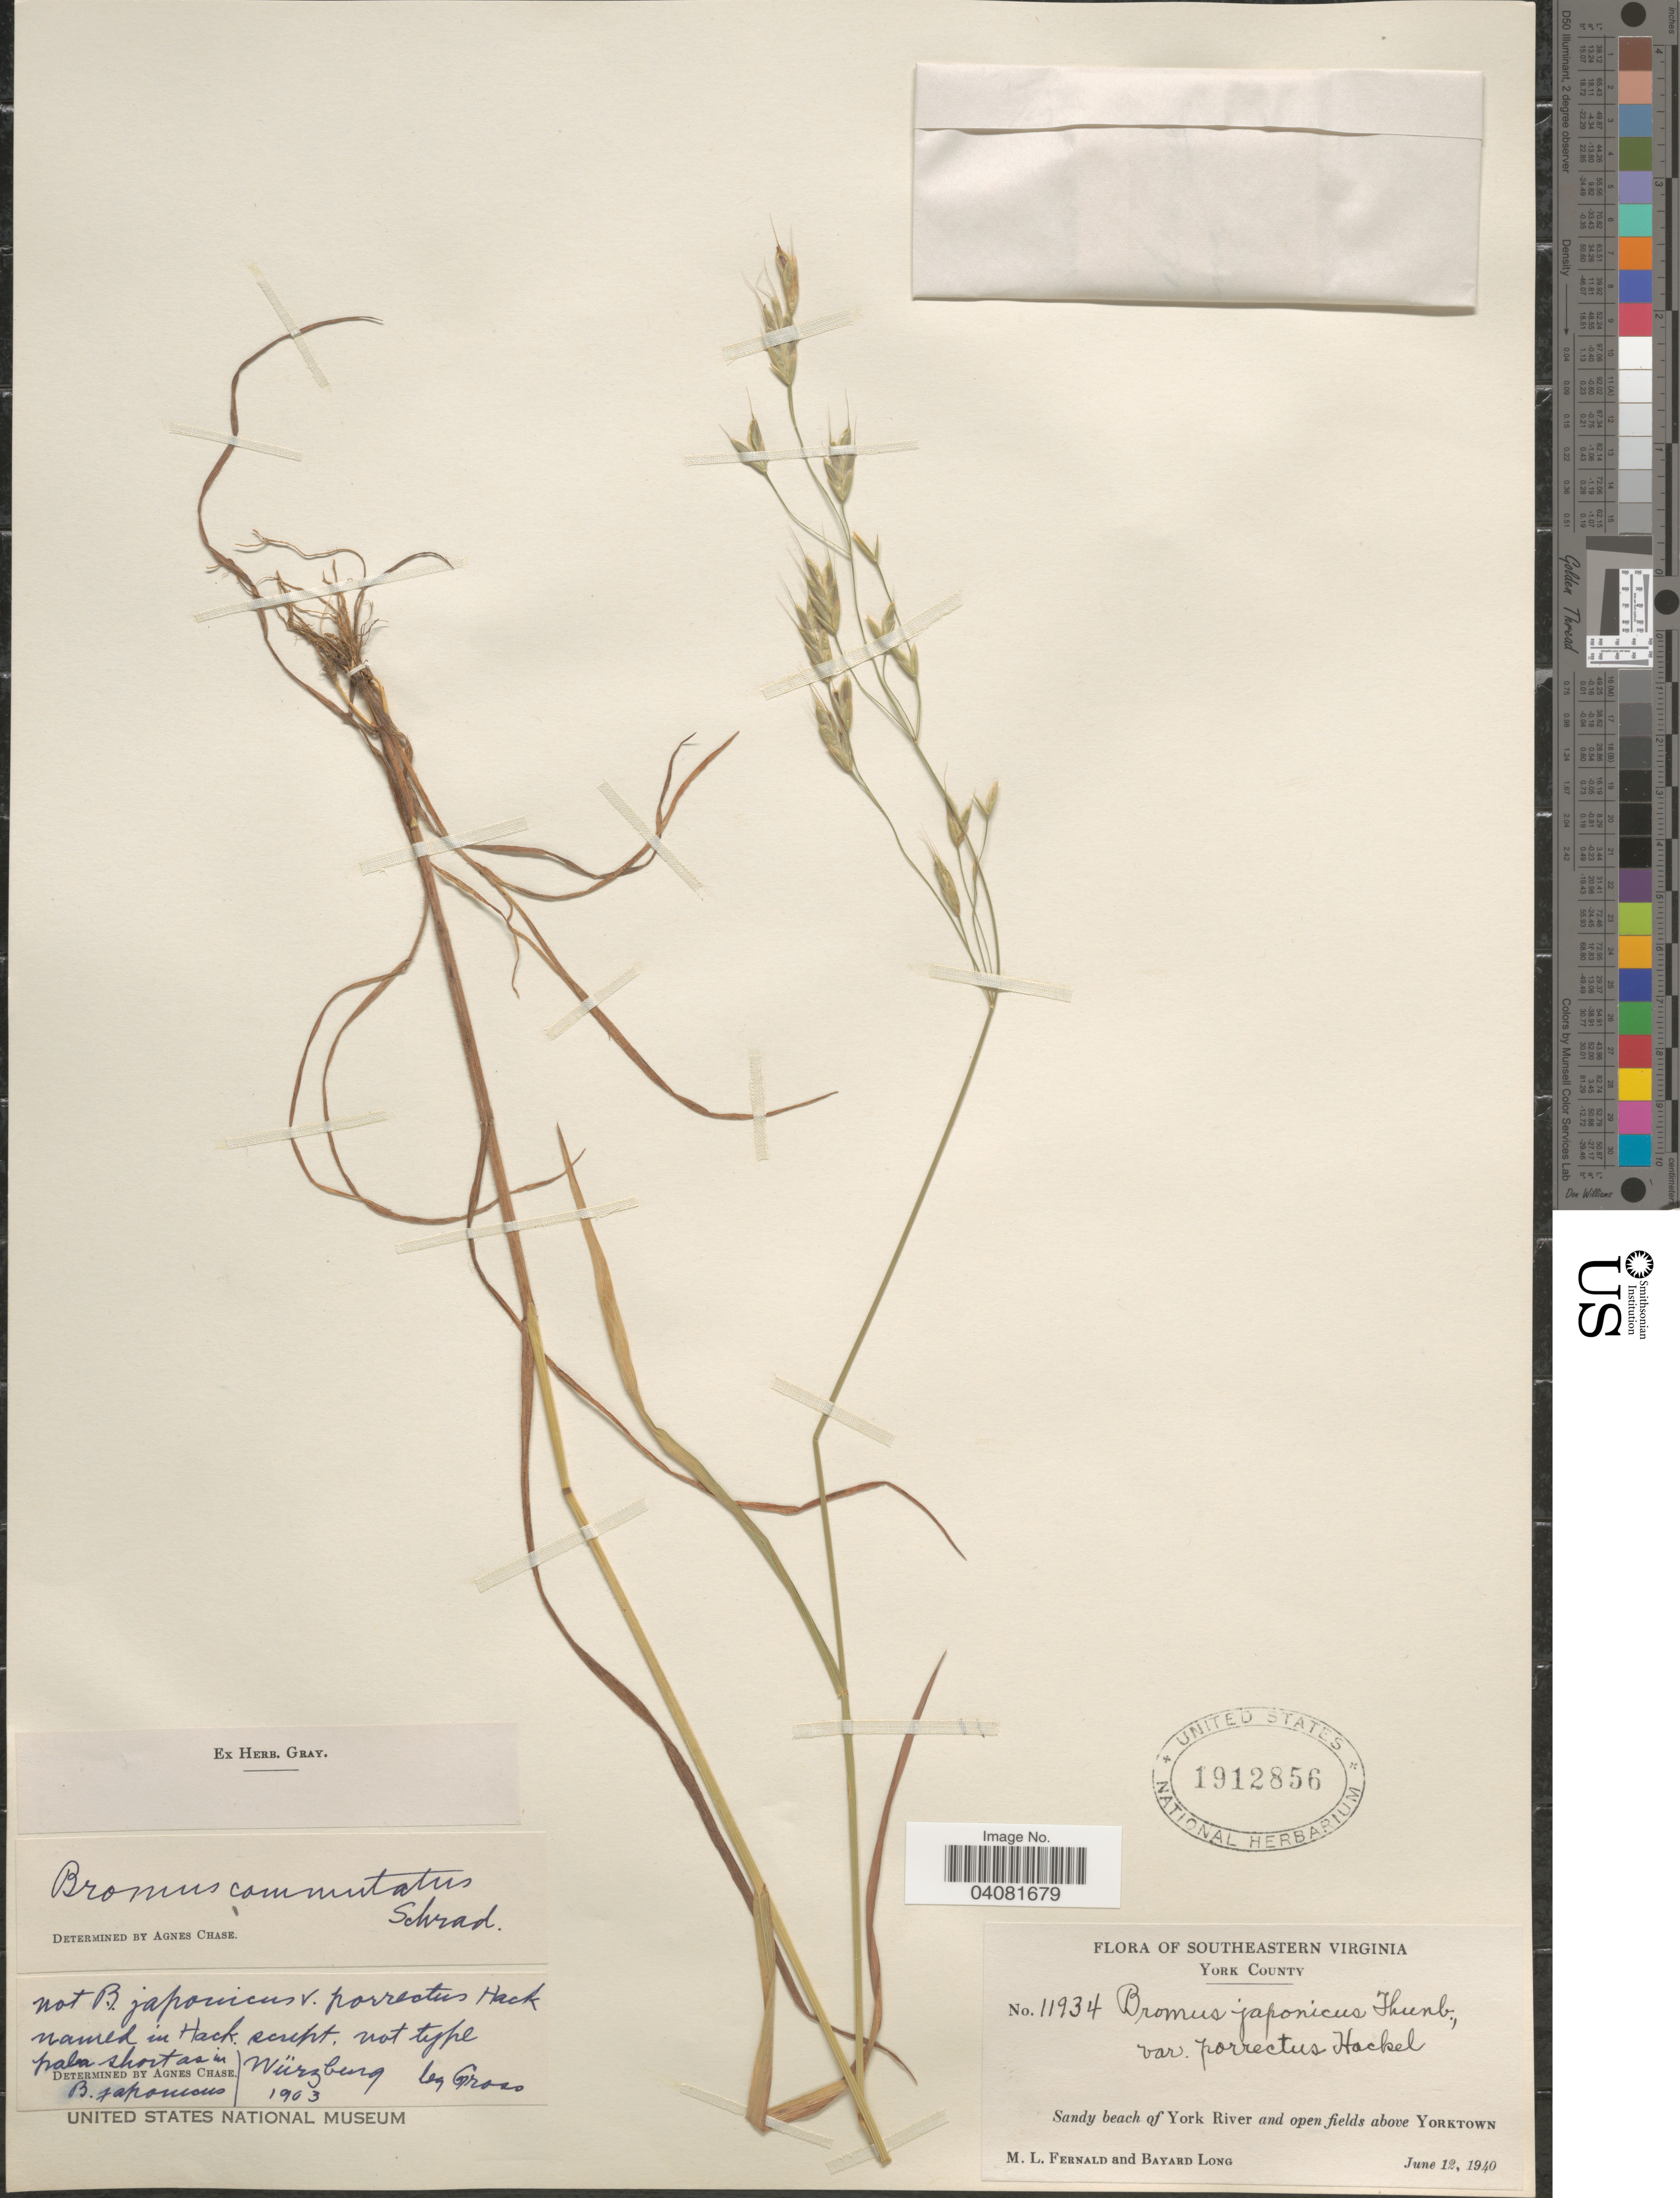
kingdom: Plantae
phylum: Tracheophyta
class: Liliopsida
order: Poales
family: Poaceae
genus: Bromus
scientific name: Bromus commutatus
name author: Schrad.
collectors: M. L. Fernald & B. Long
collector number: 11934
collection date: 1940-06-12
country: United States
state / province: Virginia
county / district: York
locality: Southeastern Virginia. York County. Sandy beach of York River and open fields above Yorktown.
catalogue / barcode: US 1912856